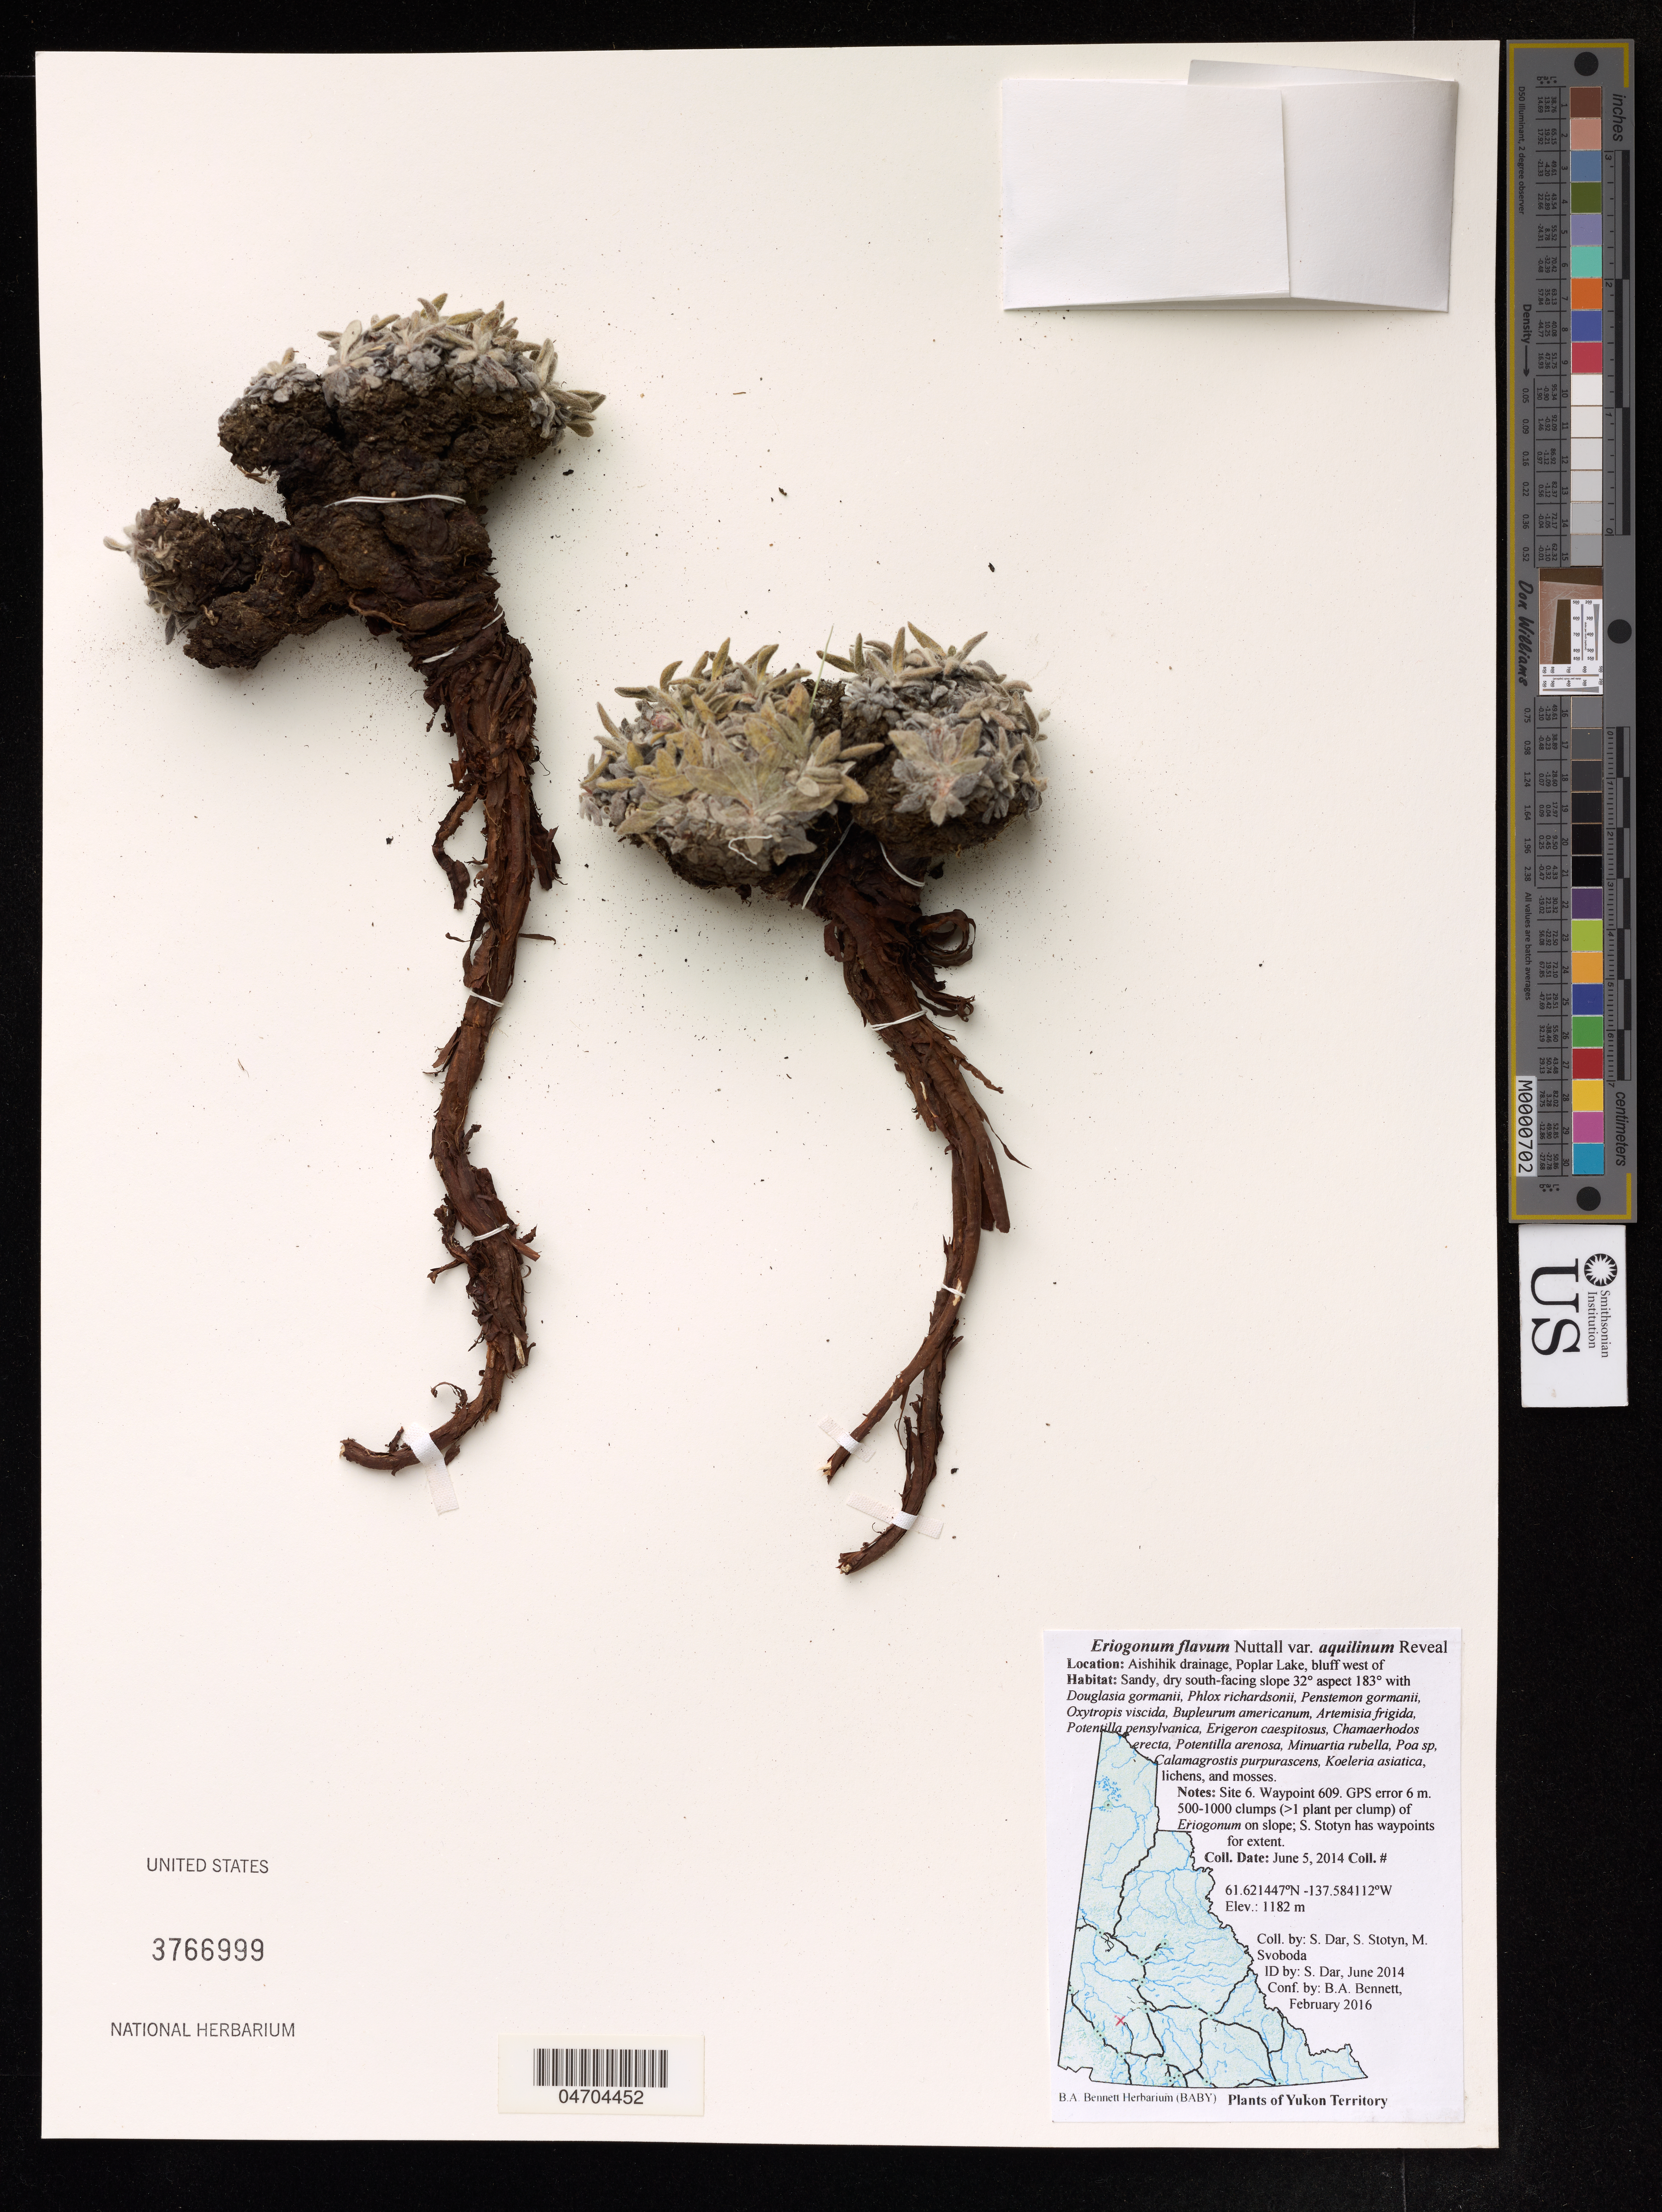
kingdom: Plantae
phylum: Tracheophyta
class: Magnoliopsida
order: Caryophyllales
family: Polygonaceae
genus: Eriogonum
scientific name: Eriogonum flavum var. aquilinum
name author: Reveal in Hultén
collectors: S. Dar, S. Stotyn & M. Svoboda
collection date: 2014-06-05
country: Canada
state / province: Yukon Territory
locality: Aishihik drainage, Poplar Lake, bluff west of.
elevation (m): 1182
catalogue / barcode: US 3766999